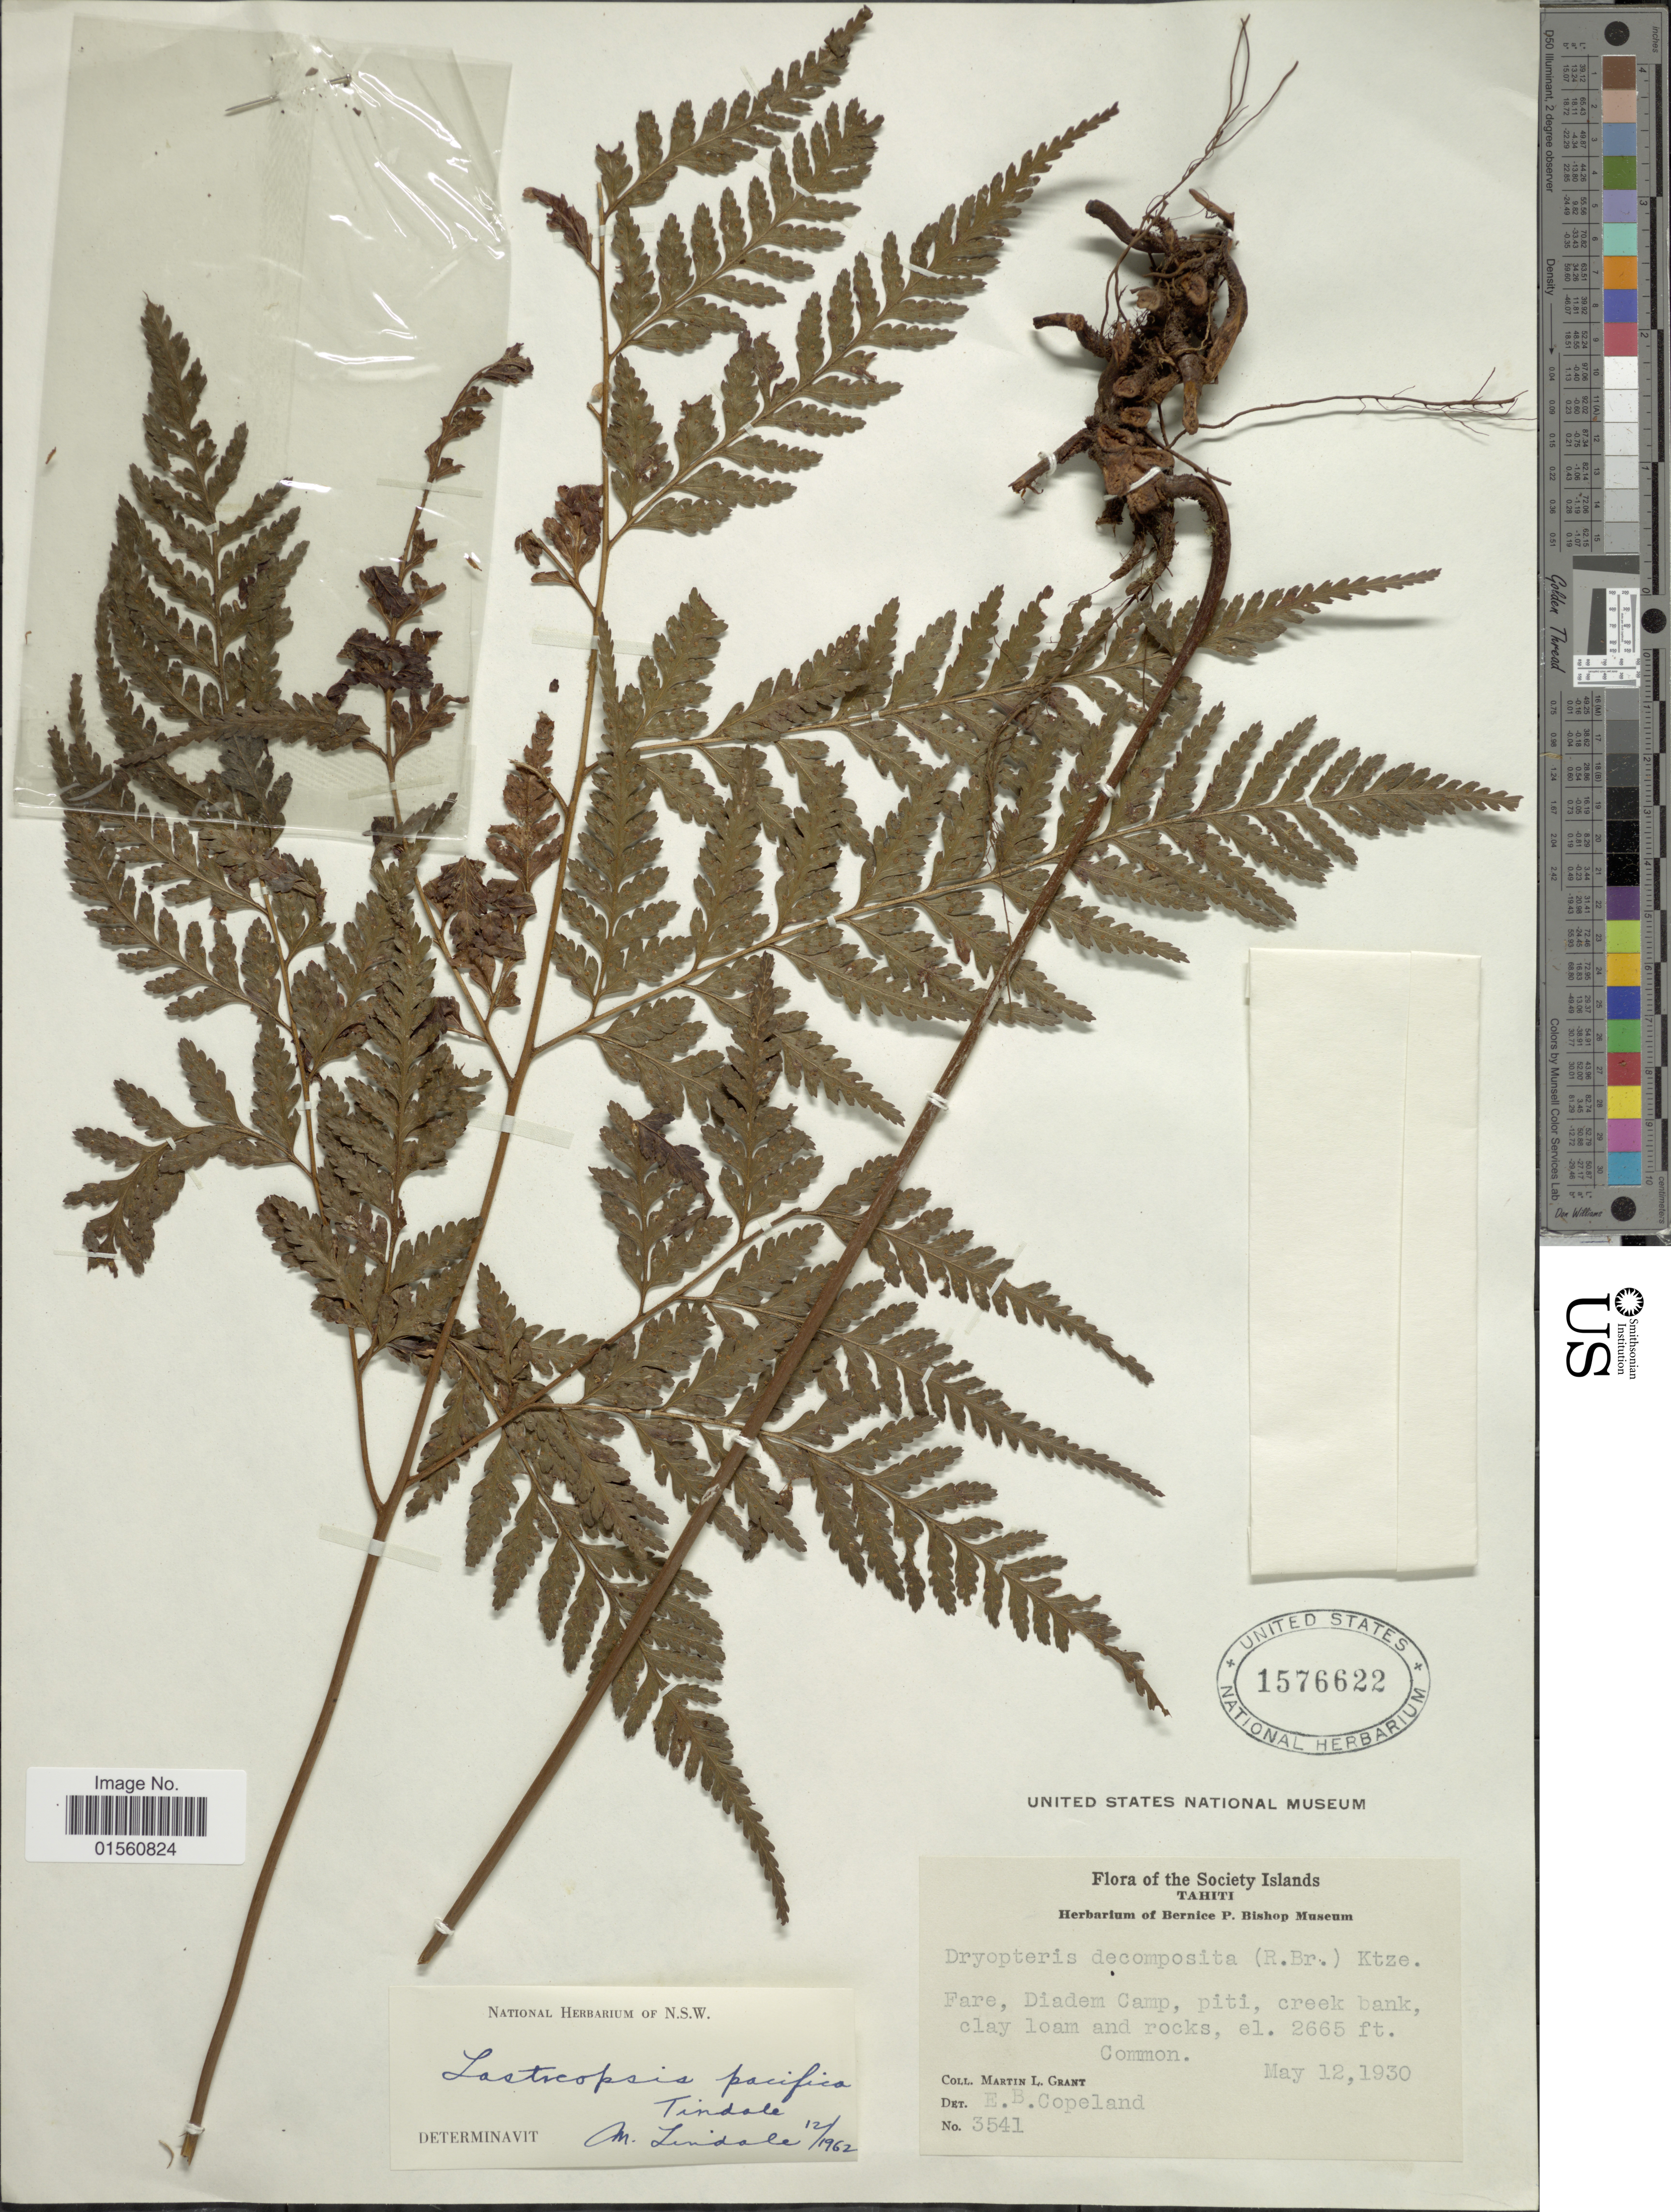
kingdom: Plantae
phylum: Tracheophyta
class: Polypodiopsida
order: Polypodiales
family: Dryopteridaceae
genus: Parapolystichum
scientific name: Parapolystichum pacificum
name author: (Tind.) J.J.S. Gardner & Nagalingum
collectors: M. L. Grant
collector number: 3541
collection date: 1930-05-12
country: French Polynesia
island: Tahiti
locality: The Society Islands, Tahiti, fare, Diadem Camp, piti, creek bank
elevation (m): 812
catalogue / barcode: US 1576622